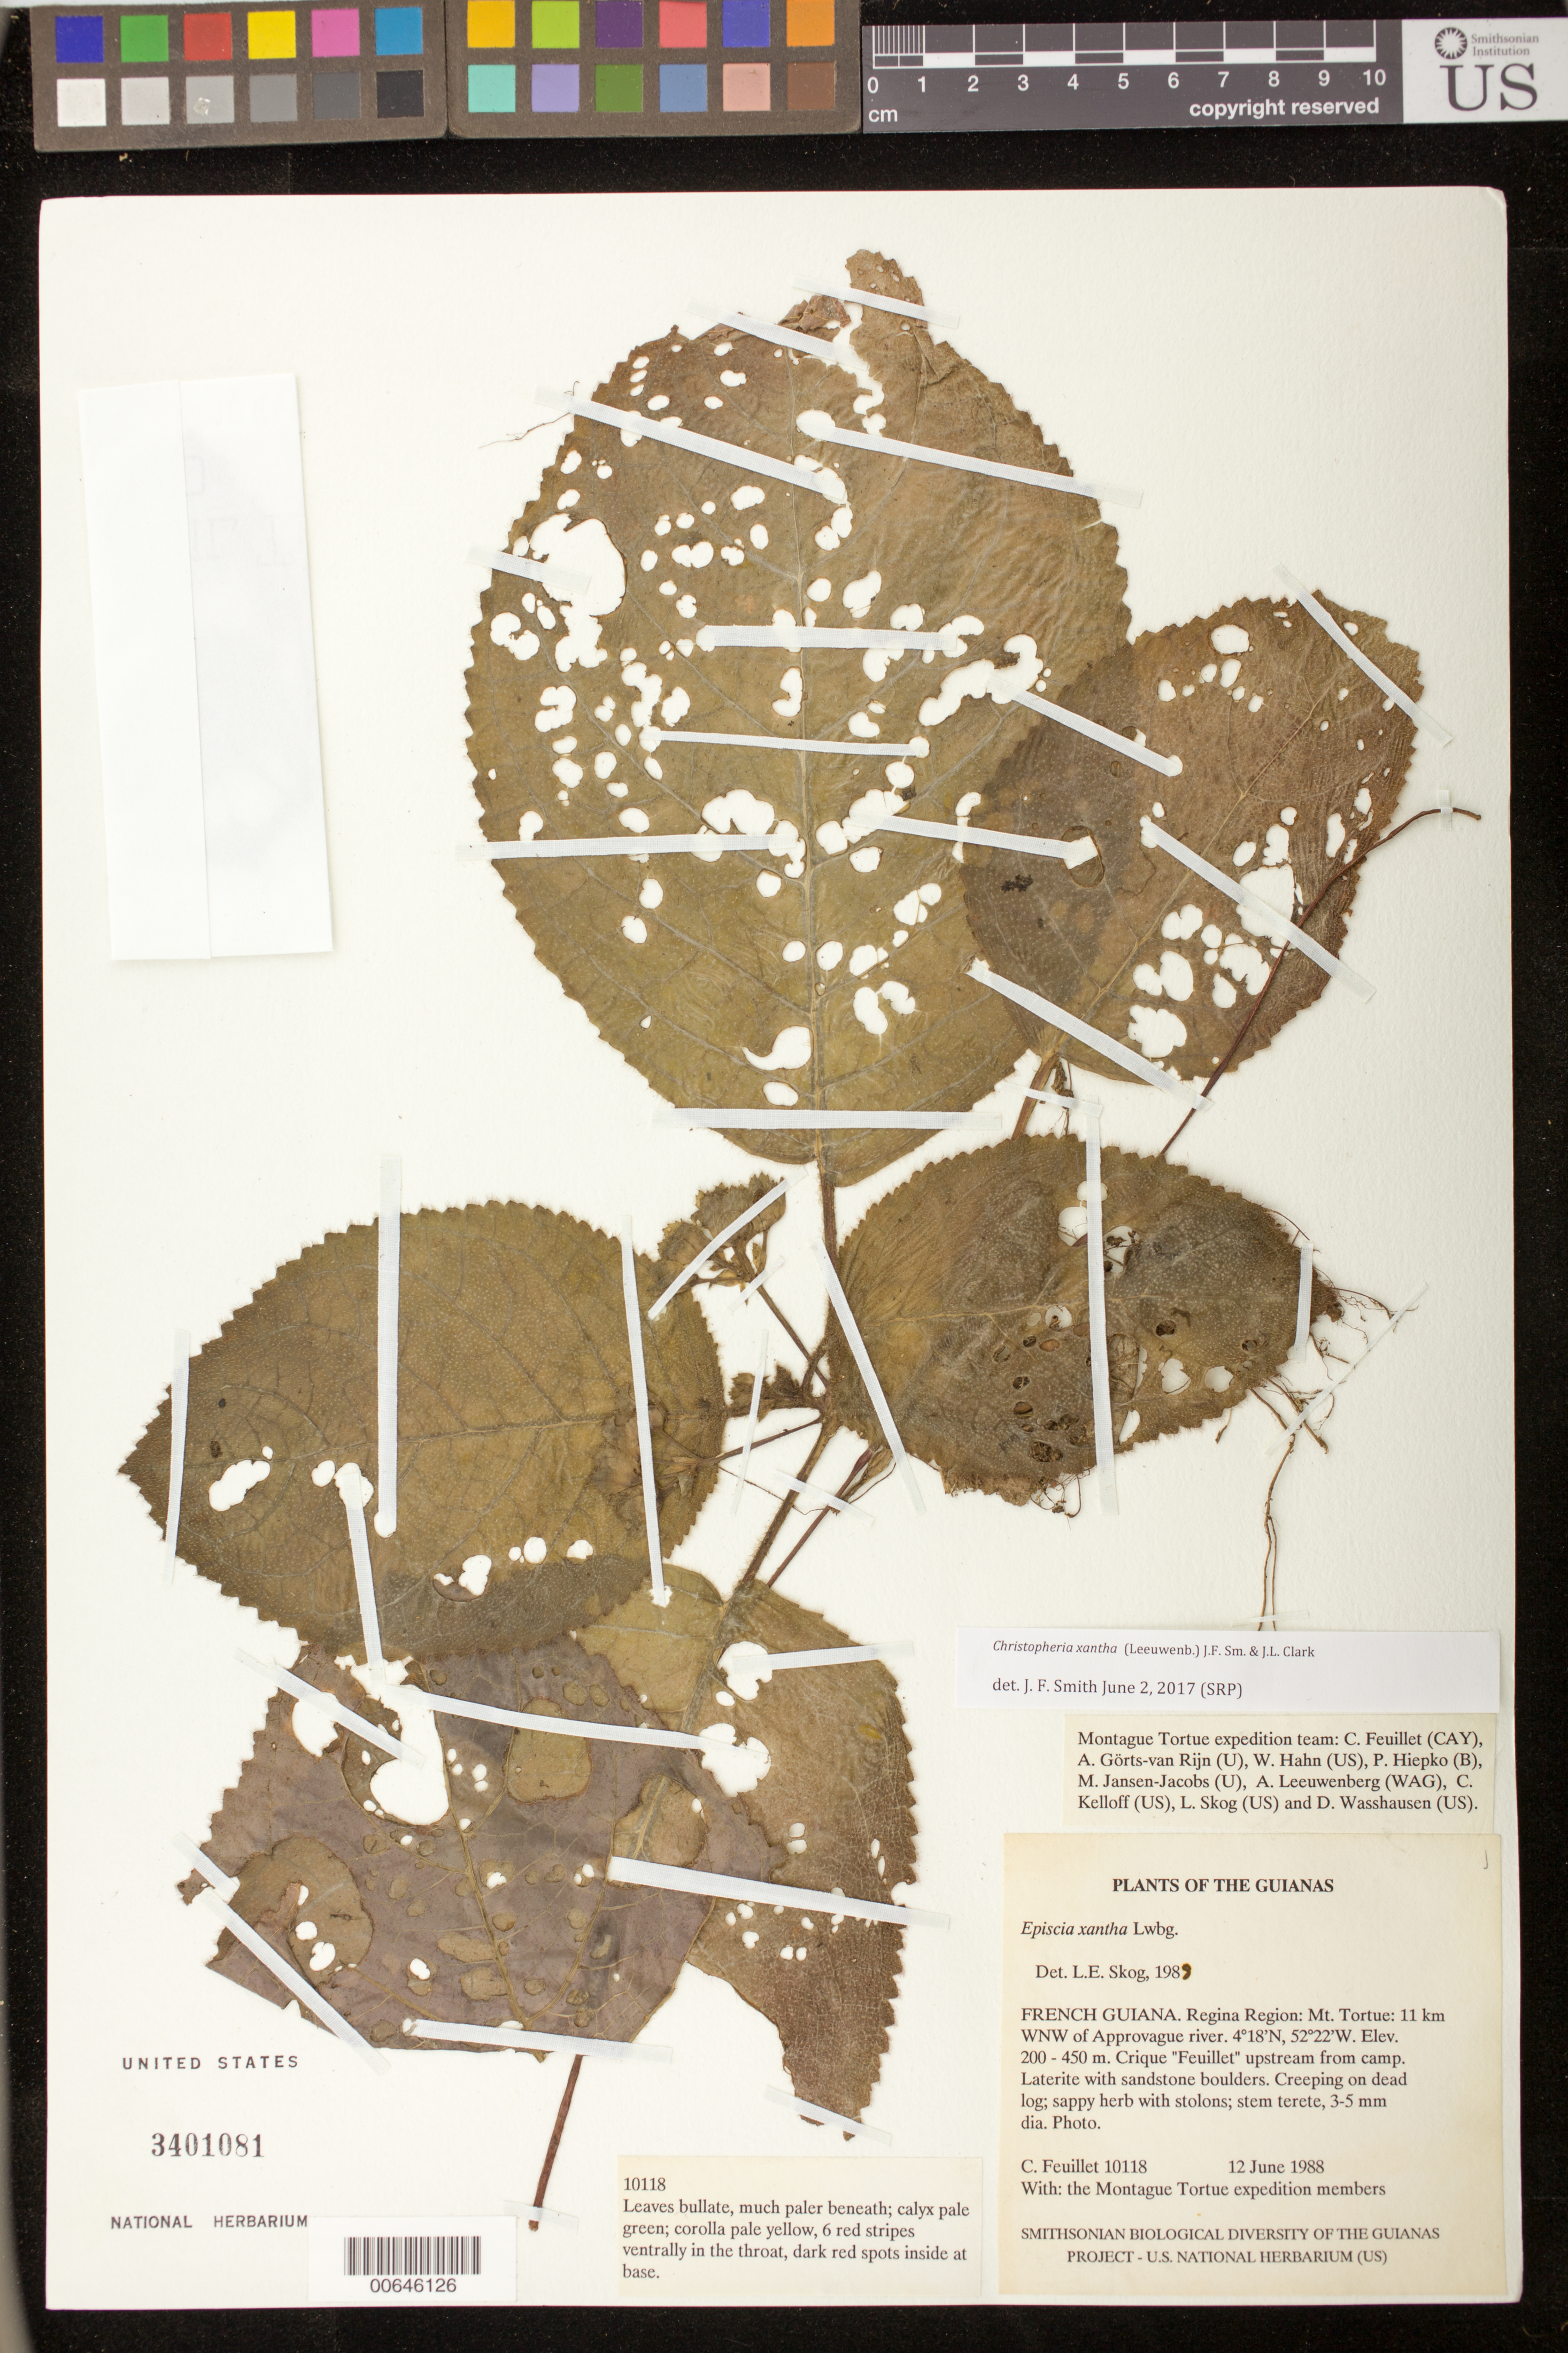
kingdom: Plantae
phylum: Tracheophyta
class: Magnoliopsida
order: Lamiales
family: Gesneriaceae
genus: Christopheria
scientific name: Christopheria xantha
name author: (Leeuwenb.) J.F. Sm. & J.L. Clark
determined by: Smith, J. F.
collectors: C. Feuillet & Montagne Torte Exped. members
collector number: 10118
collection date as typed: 12 Jun 1988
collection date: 1988-06-12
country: French Guiana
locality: Régina, Mt Tortue, 11 km WNW of Approuague River, Crique "Feuillet" upstream from camp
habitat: Laterite with sandstone boulders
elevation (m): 200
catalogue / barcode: US 3401081